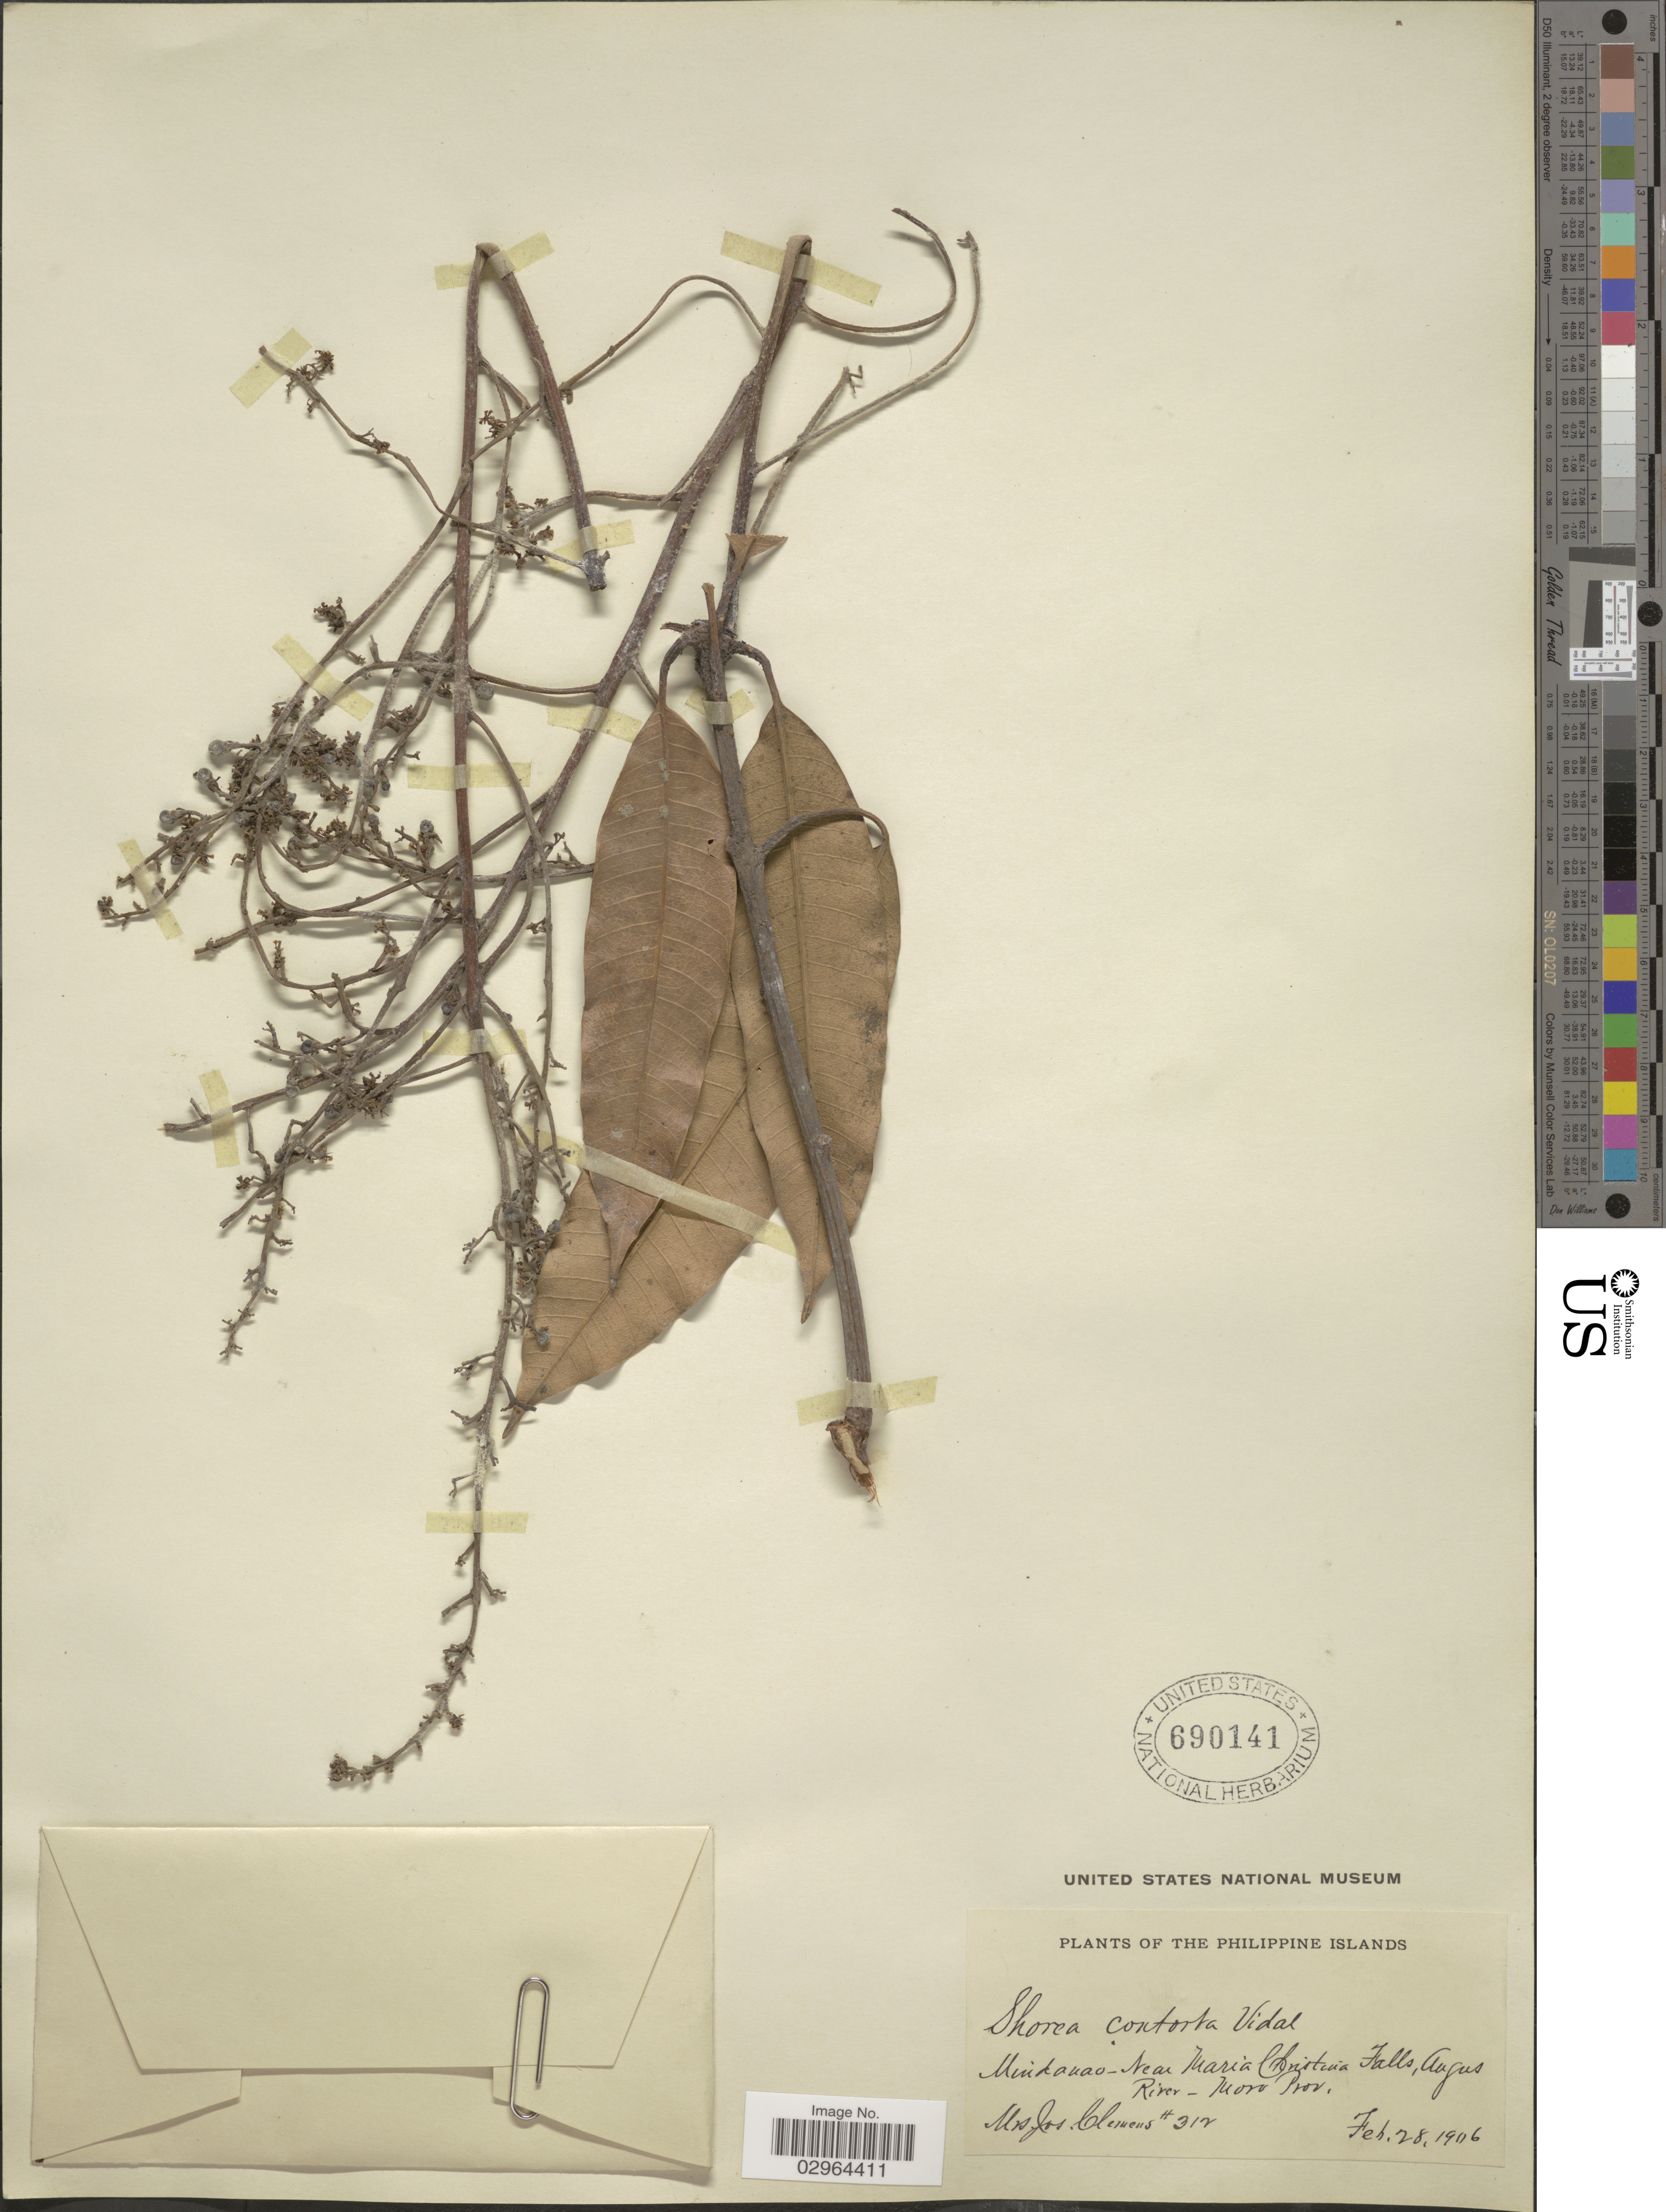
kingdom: Plantae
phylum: Tracheophyta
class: Magnoliopsida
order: Malvales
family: Dipterocarpaceae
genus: Shorea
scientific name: Shorea sp.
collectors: J. Clemens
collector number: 312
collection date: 1906-02-28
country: Philippines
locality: Mindanao - Near Maria Christina Falls, Augus [Agus] River, Moro Prov.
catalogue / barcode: US 690141